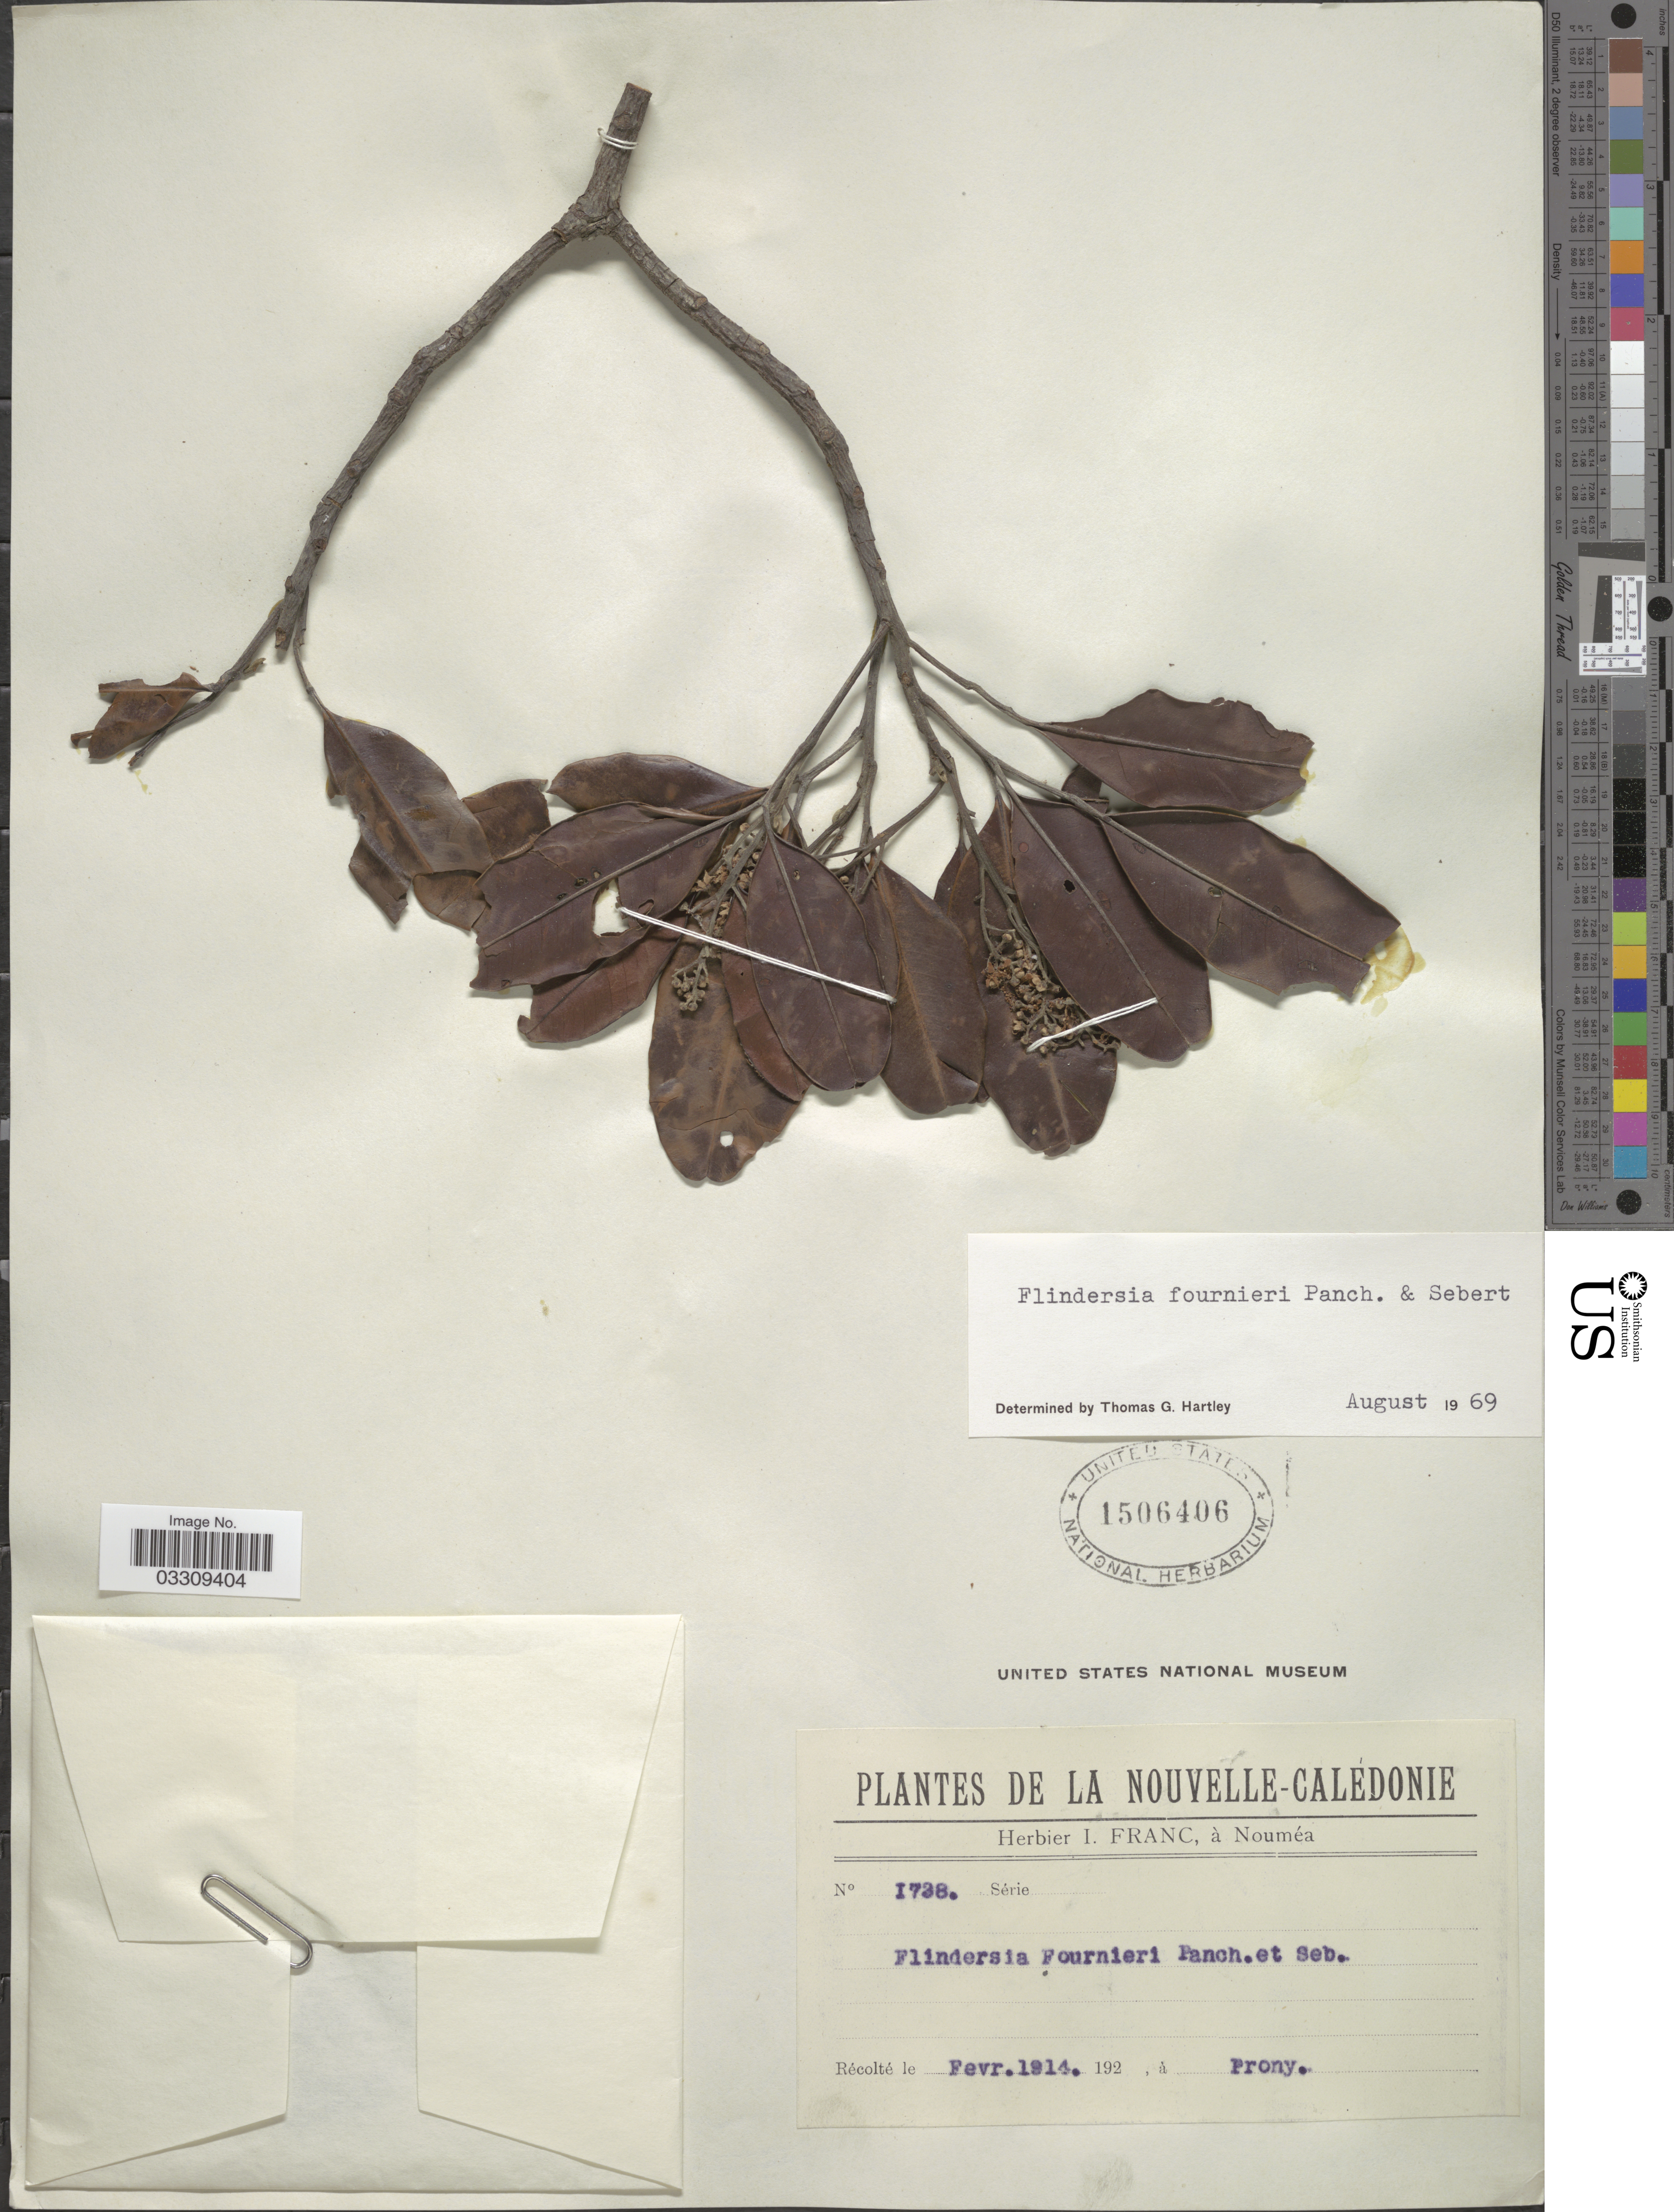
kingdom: Plantae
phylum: Tracheophyta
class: Magnoliopsida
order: Sapindales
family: Rutaceae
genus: Flindersia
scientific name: Flindersia fournieri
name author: Pancher & Sebert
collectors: ex herb. I. Franc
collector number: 1738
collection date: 1914-02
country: New Caledonia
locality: Nouvelle-Calédonia. Prony.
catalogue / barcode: US 1506406